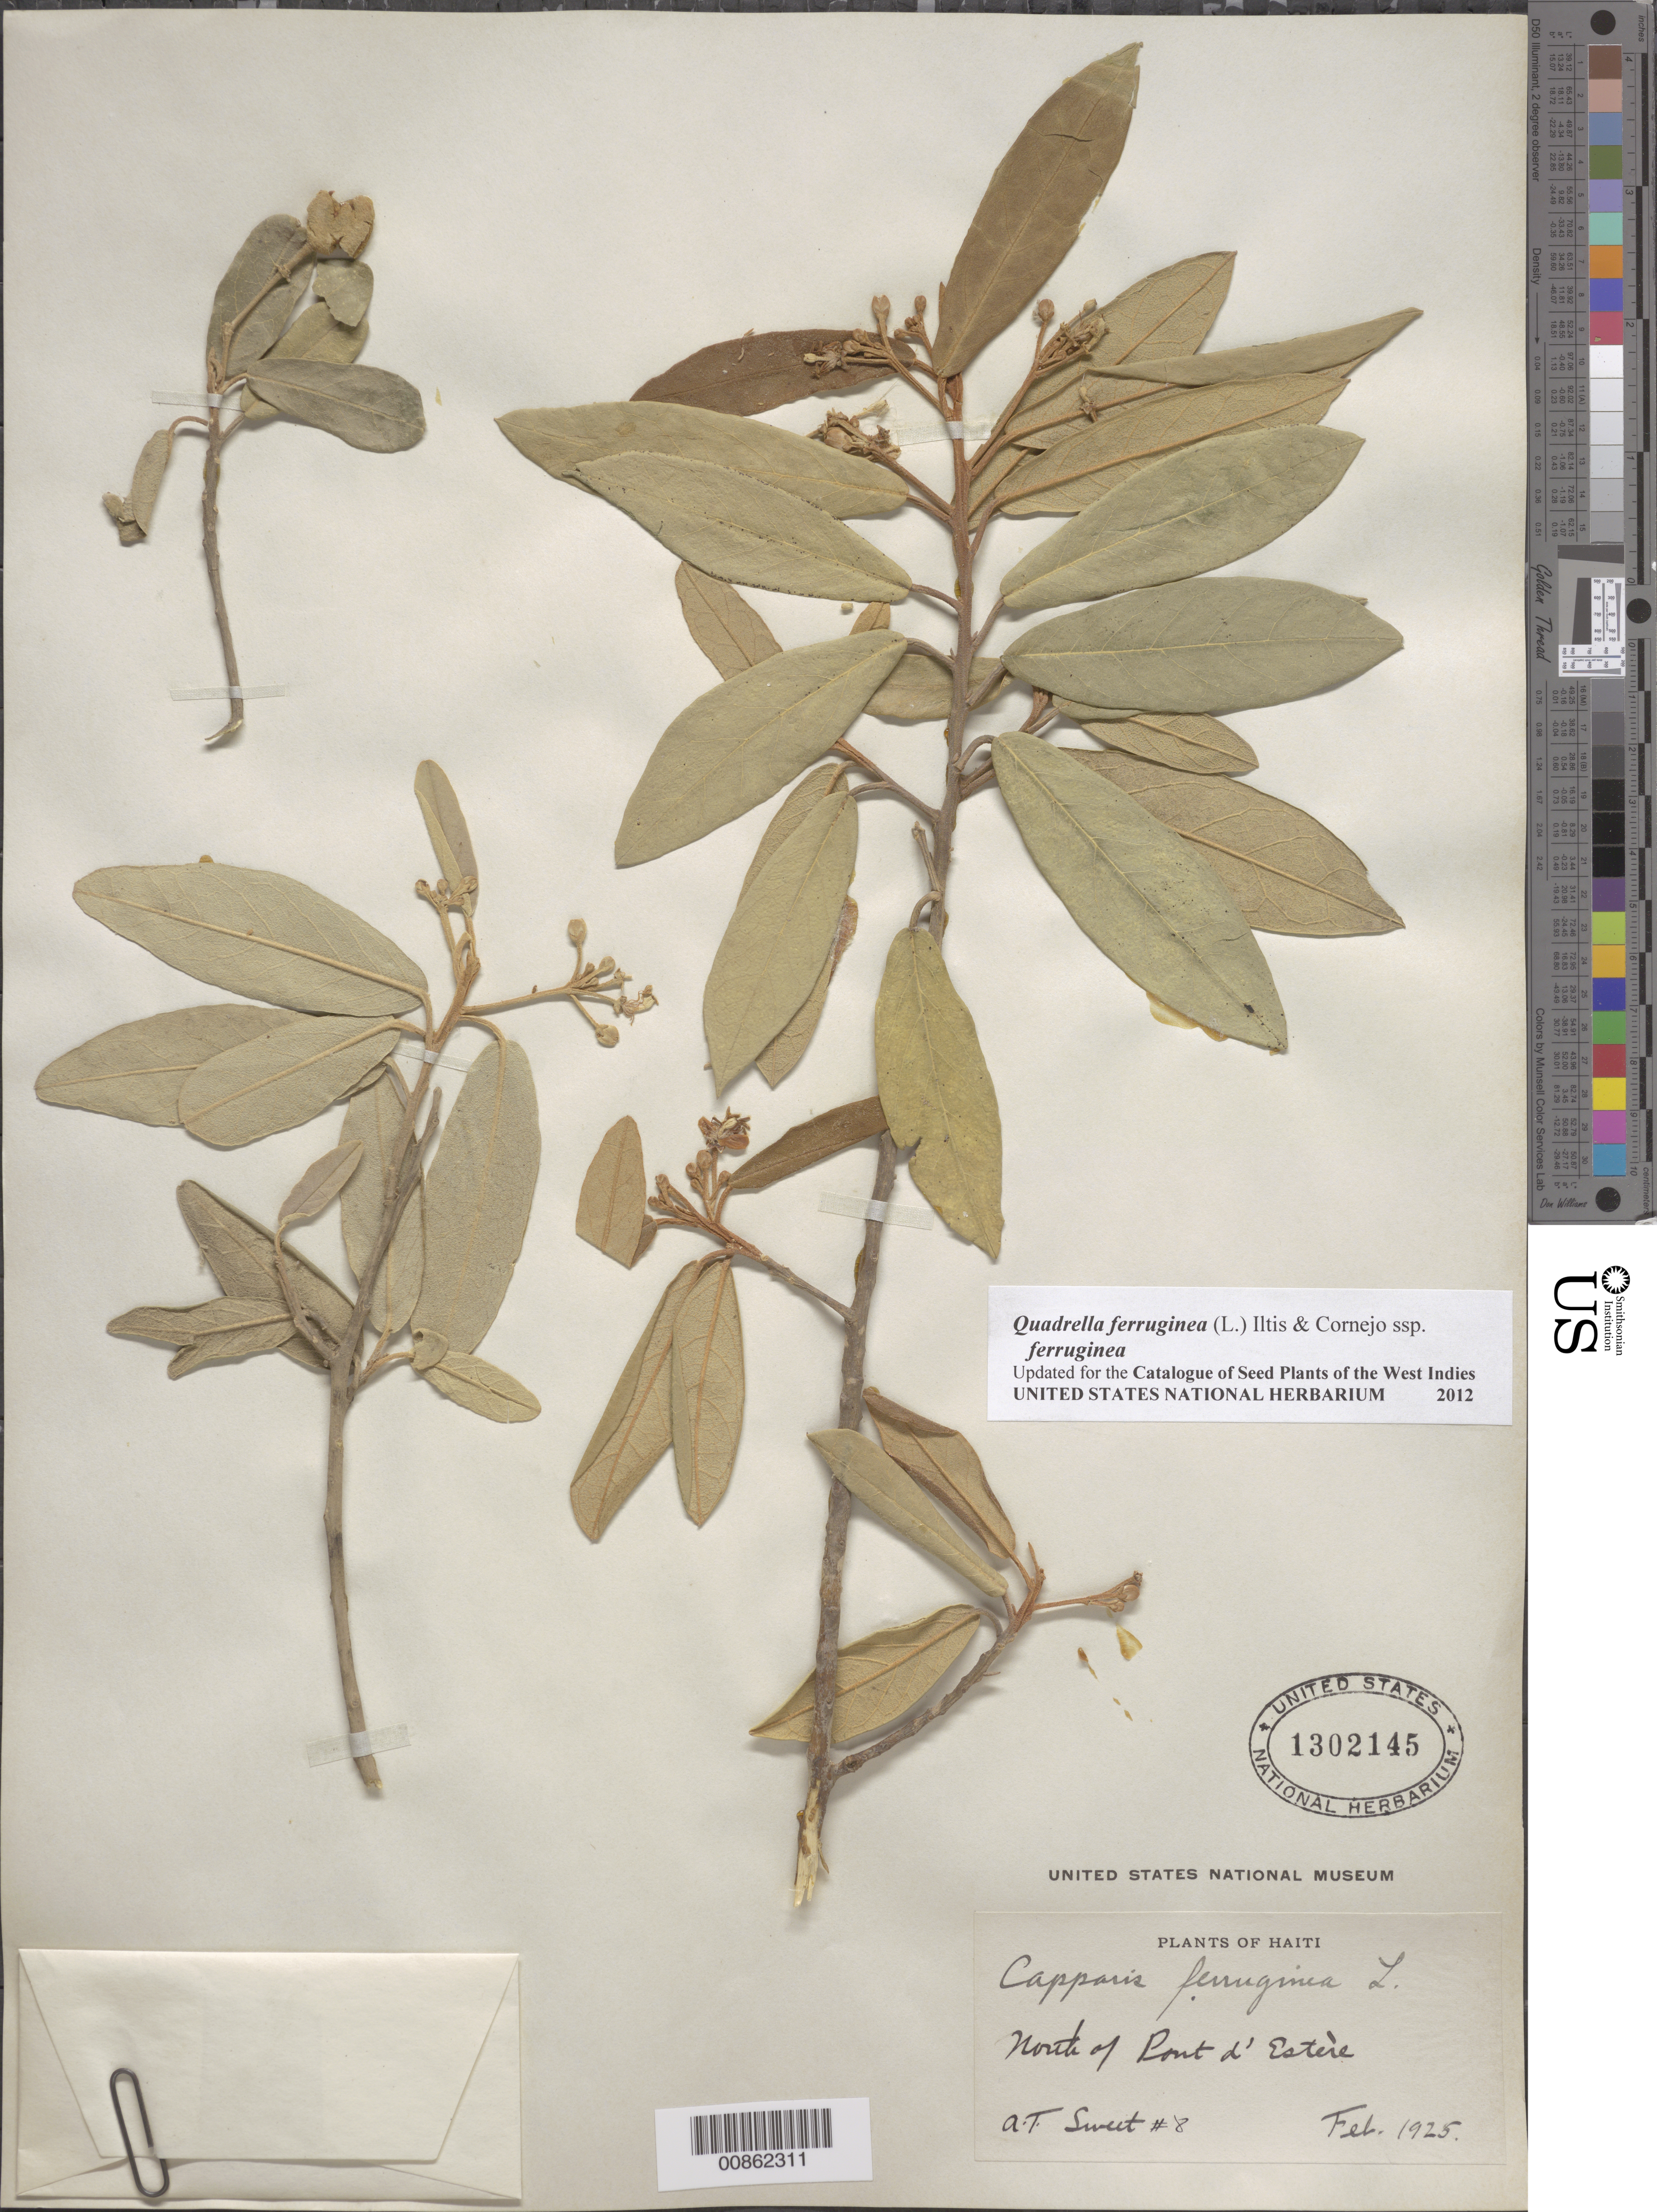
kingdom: Plantae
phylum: Tracheophyta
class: Magnoliopsida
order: Brassicales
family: Capparaceae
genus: Quadrella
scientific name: Quadrella ferruginea subsp. ferruginea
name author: (L.) Cornejo & Iltis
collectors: A. T. Sweet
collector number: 8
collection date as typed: Feb 1925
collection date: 1925-02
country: Haiti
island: Hispaniola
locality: North of Pont d' Estère.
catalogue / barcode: US 1302145